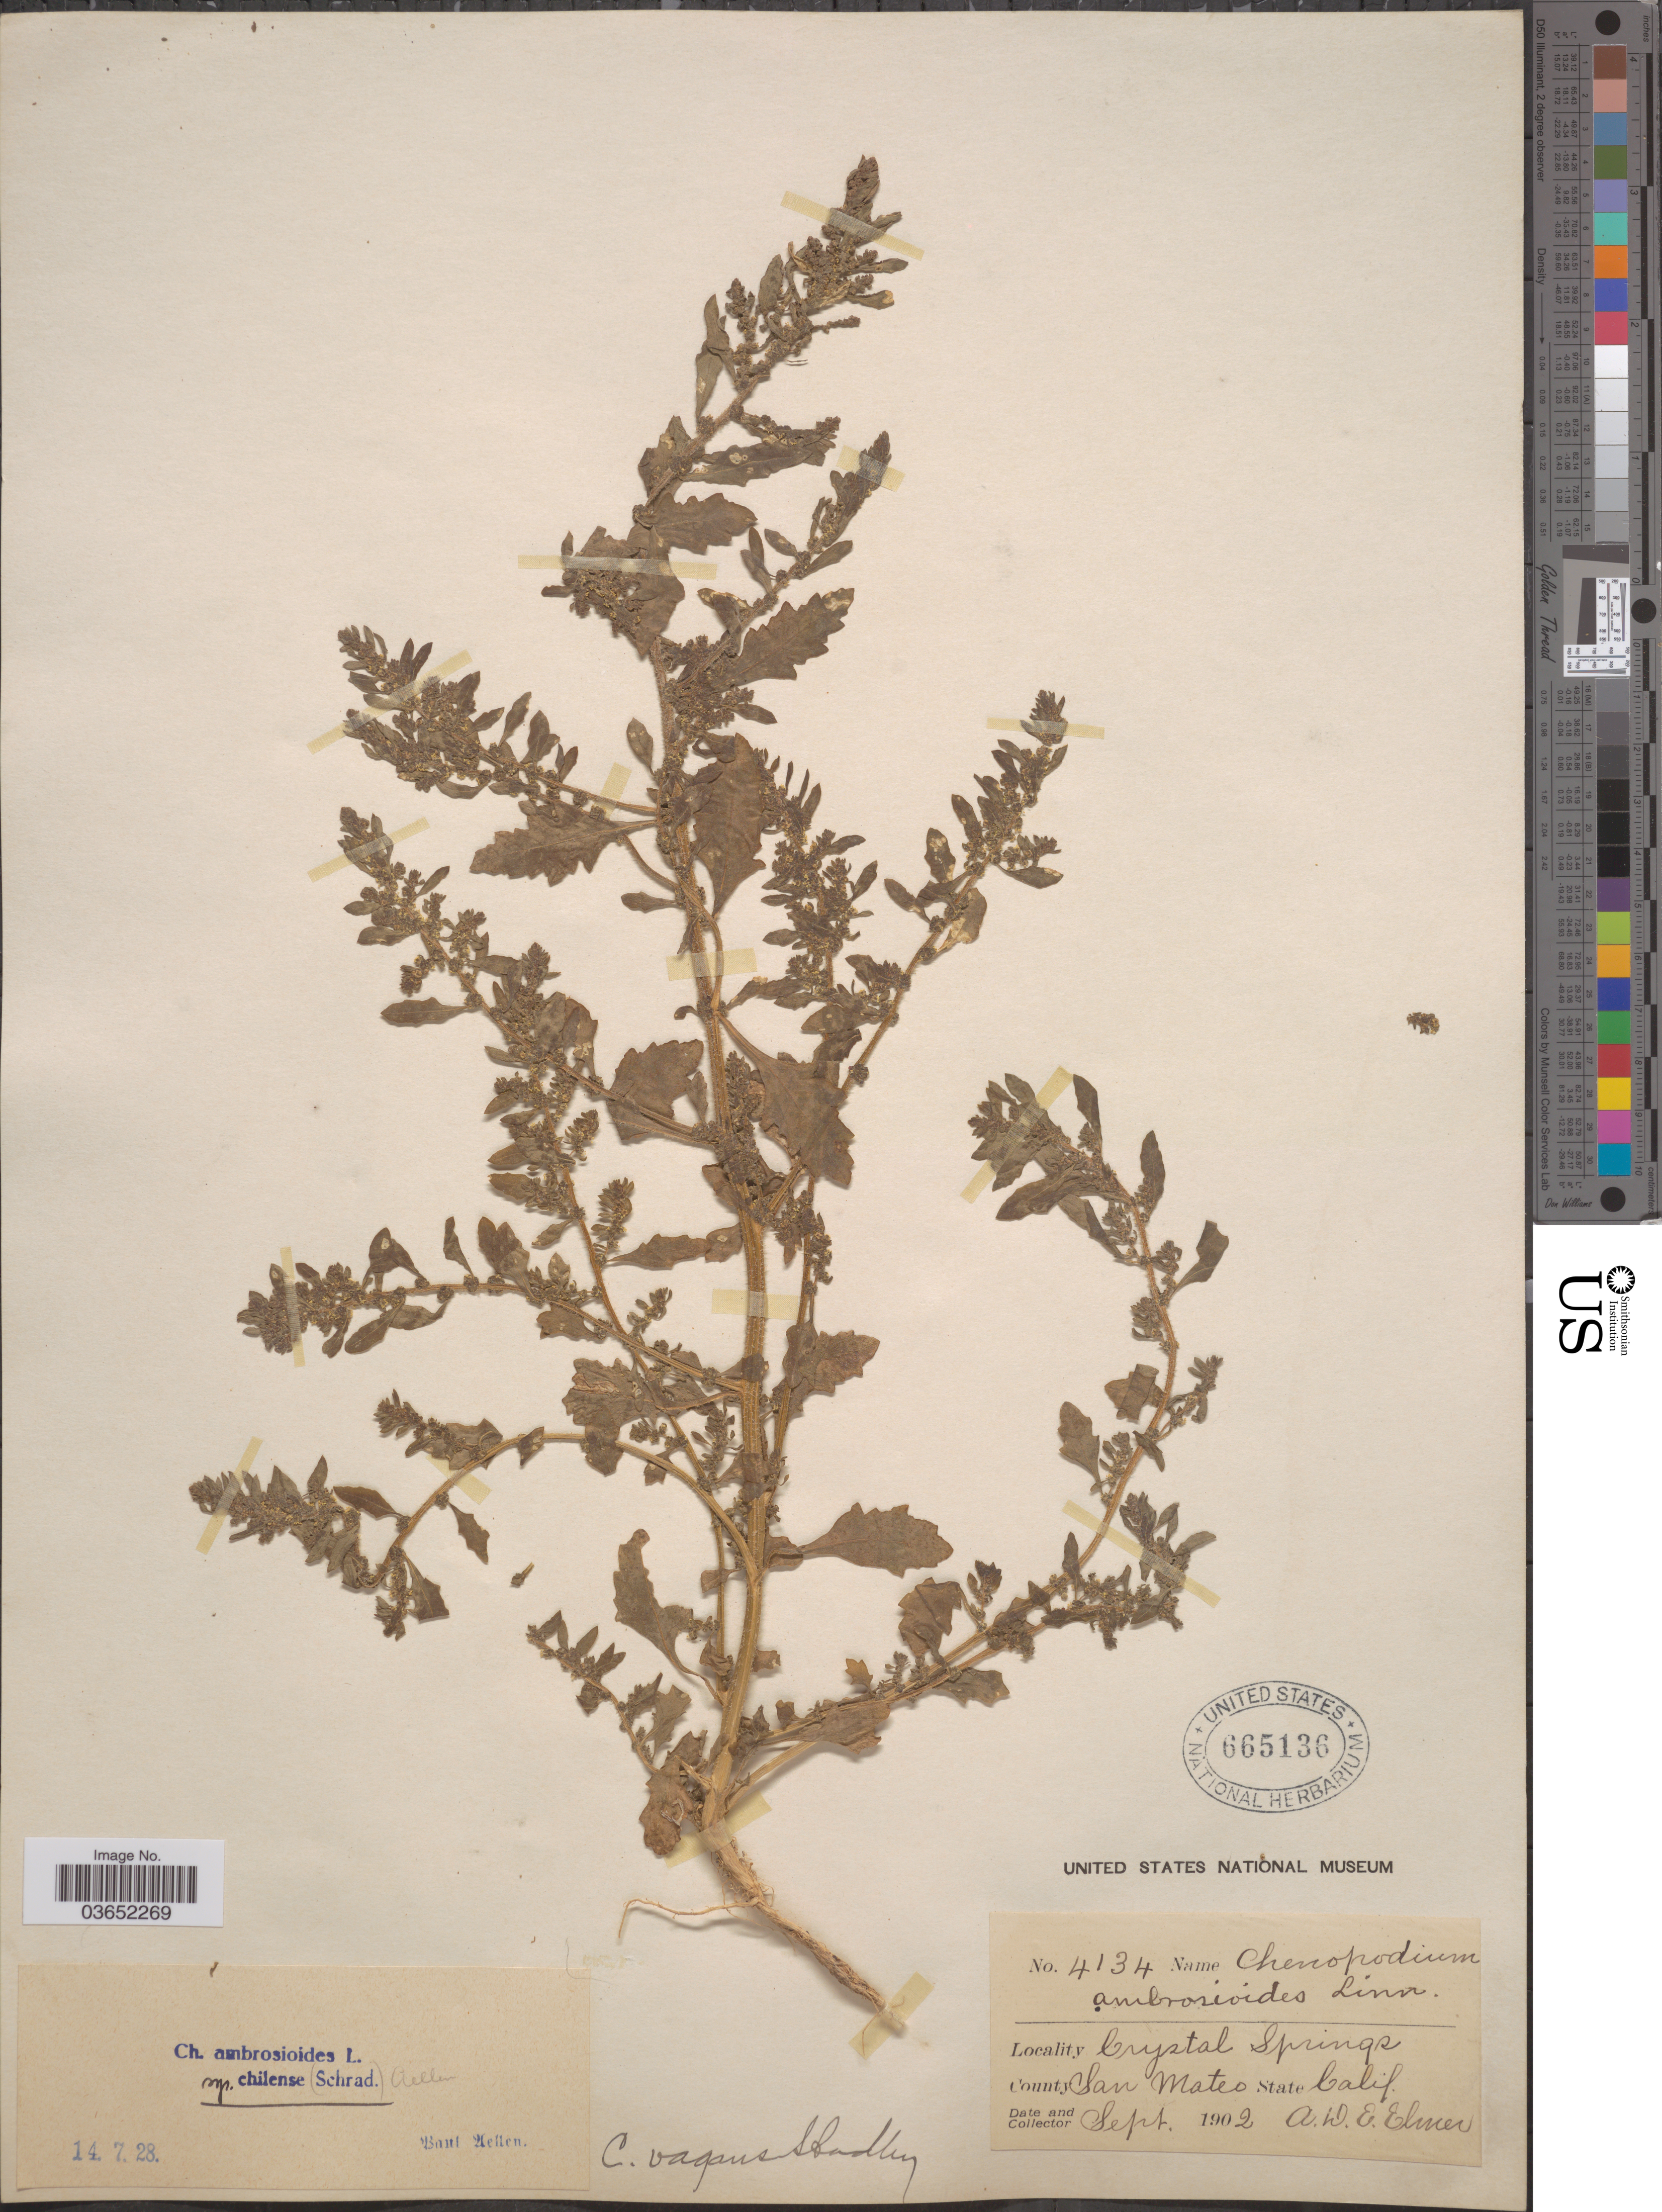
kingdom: Plantae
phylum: Tracheophyta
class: Magnoliopsida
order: Caryophyllales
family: Amaranthaceae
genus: Chenopodium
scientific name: Chenopodium ambrosioides subsp. chilense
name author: (Schrad.) Aellen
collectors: A. D. E. Elmer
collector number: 4134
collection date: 1902-09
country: United States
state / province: California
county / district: San Mateo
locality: Crystal Springs. County San Mateo.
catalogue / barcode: US 665136